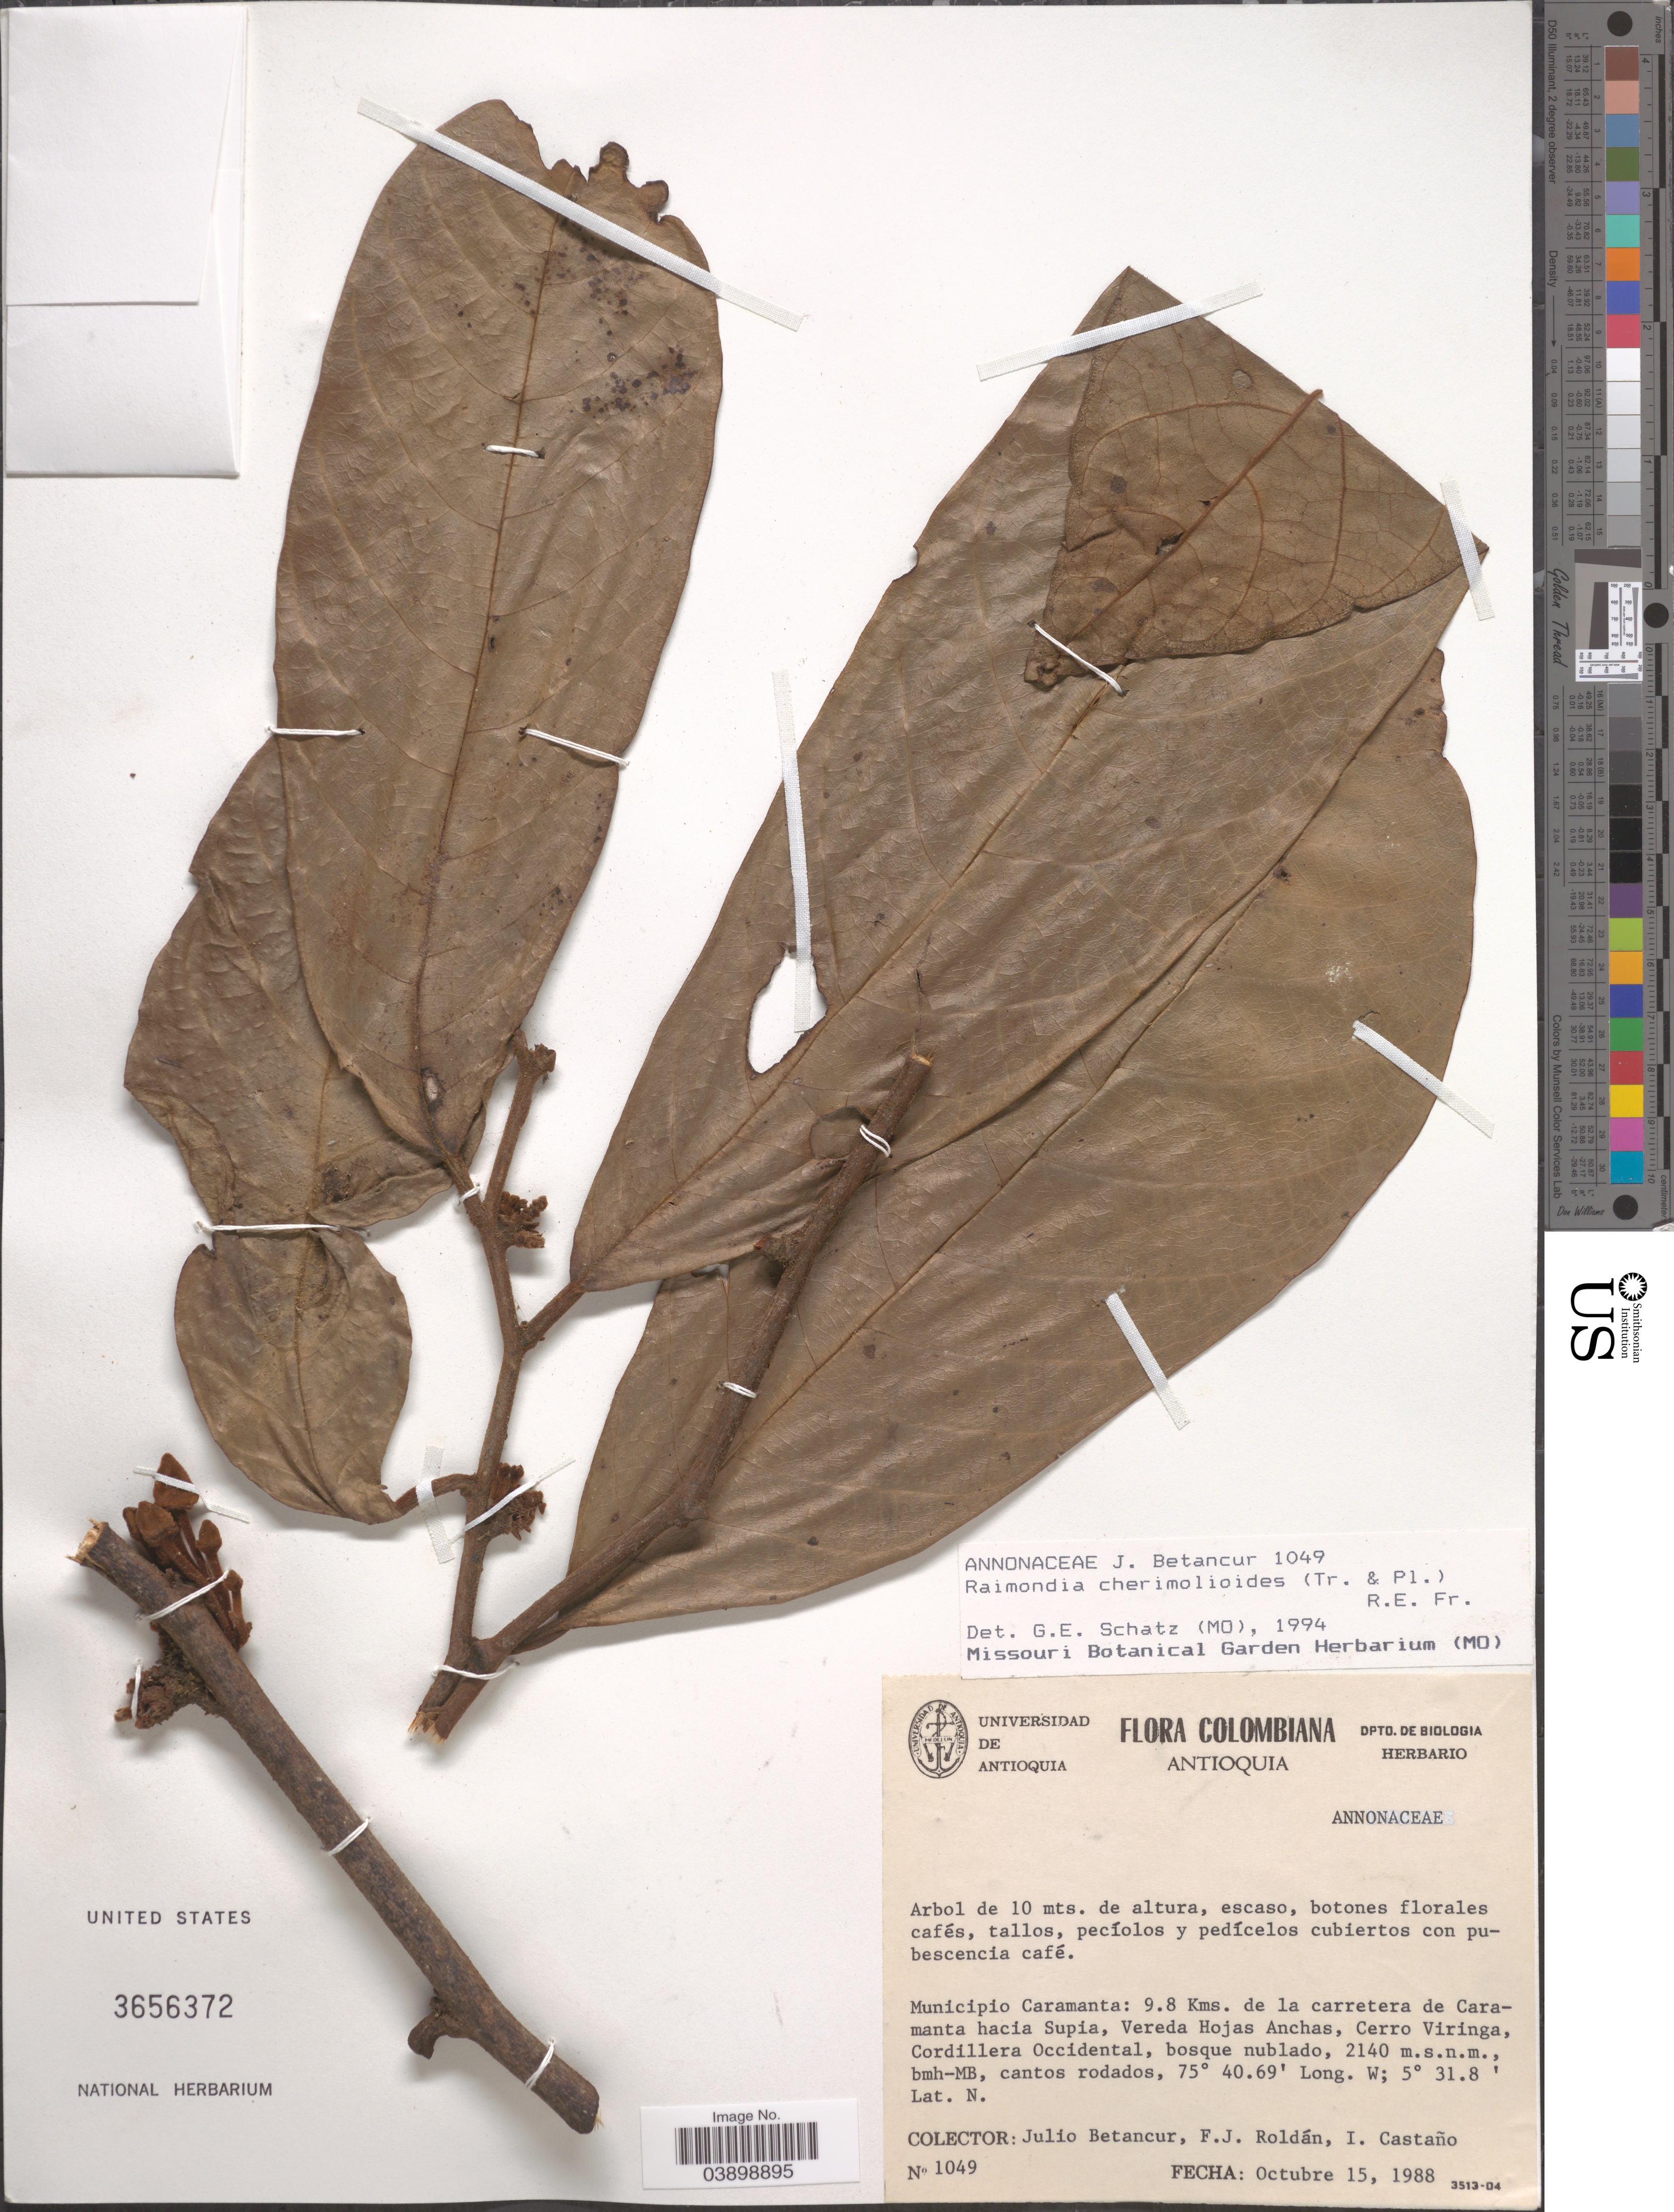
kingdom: Plantae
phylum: Tracheophyta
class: Magnoliopsida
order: Magnoliales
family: Annonaceae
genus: Annona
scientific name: Annona cherimola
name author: Mill.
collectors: J. Betancur, F. J. Roldán & I. Castaño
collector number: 1049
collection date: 1988-10-15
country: Colombia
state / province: Antioquia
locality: Municipio Caramanta: 9.8 Kms. de la carretera de Caramanta hacia Supia, Vereda Hojas Anchas, Cerro Viringa, Cordillera Occidental.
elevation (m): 2140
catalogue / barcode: US 3656372